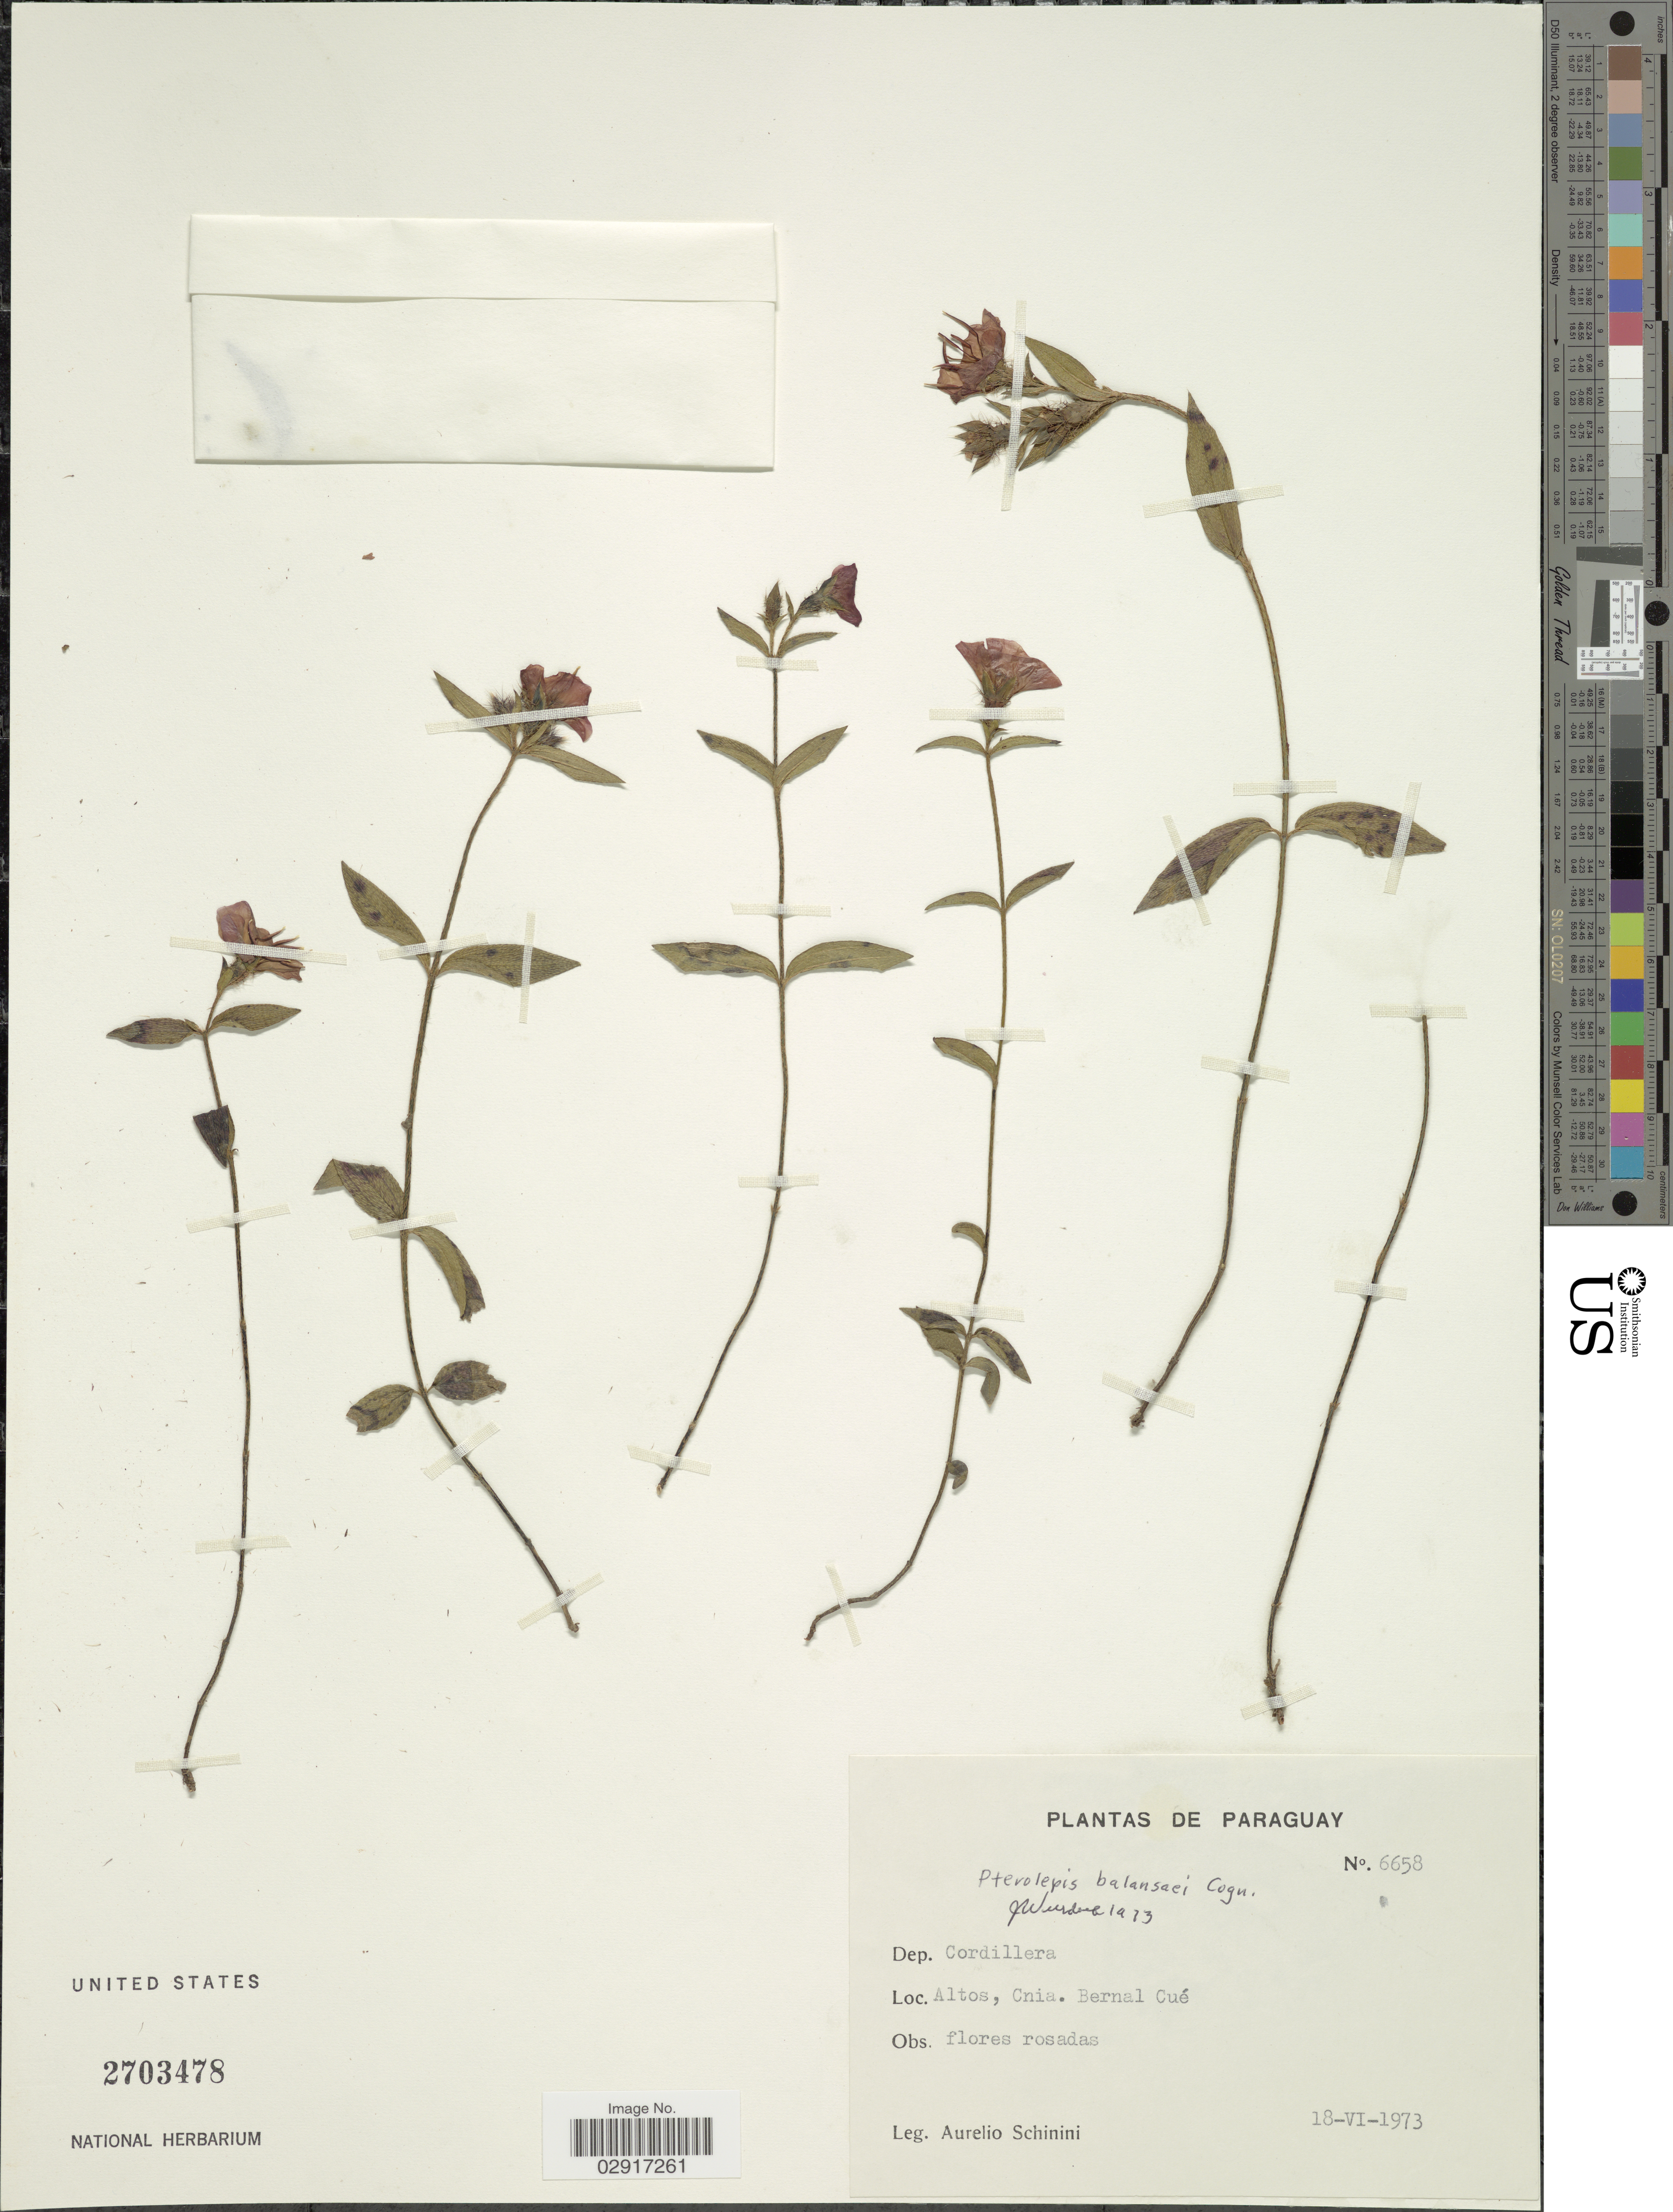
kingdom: Plantae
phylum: Tracheophyta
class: Magnoliopsida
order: Myrtales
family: Melastomataceae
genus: Pterolepis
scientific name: Pterolepis repanda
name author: (DC.) Triana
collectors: A. Schinini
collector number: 6658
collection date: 1973-06-18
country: Paraguay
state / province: Cordillera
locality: Dep. Cordillera. Altos, Cnia. Bernal Cué.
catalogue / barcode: US 2703478